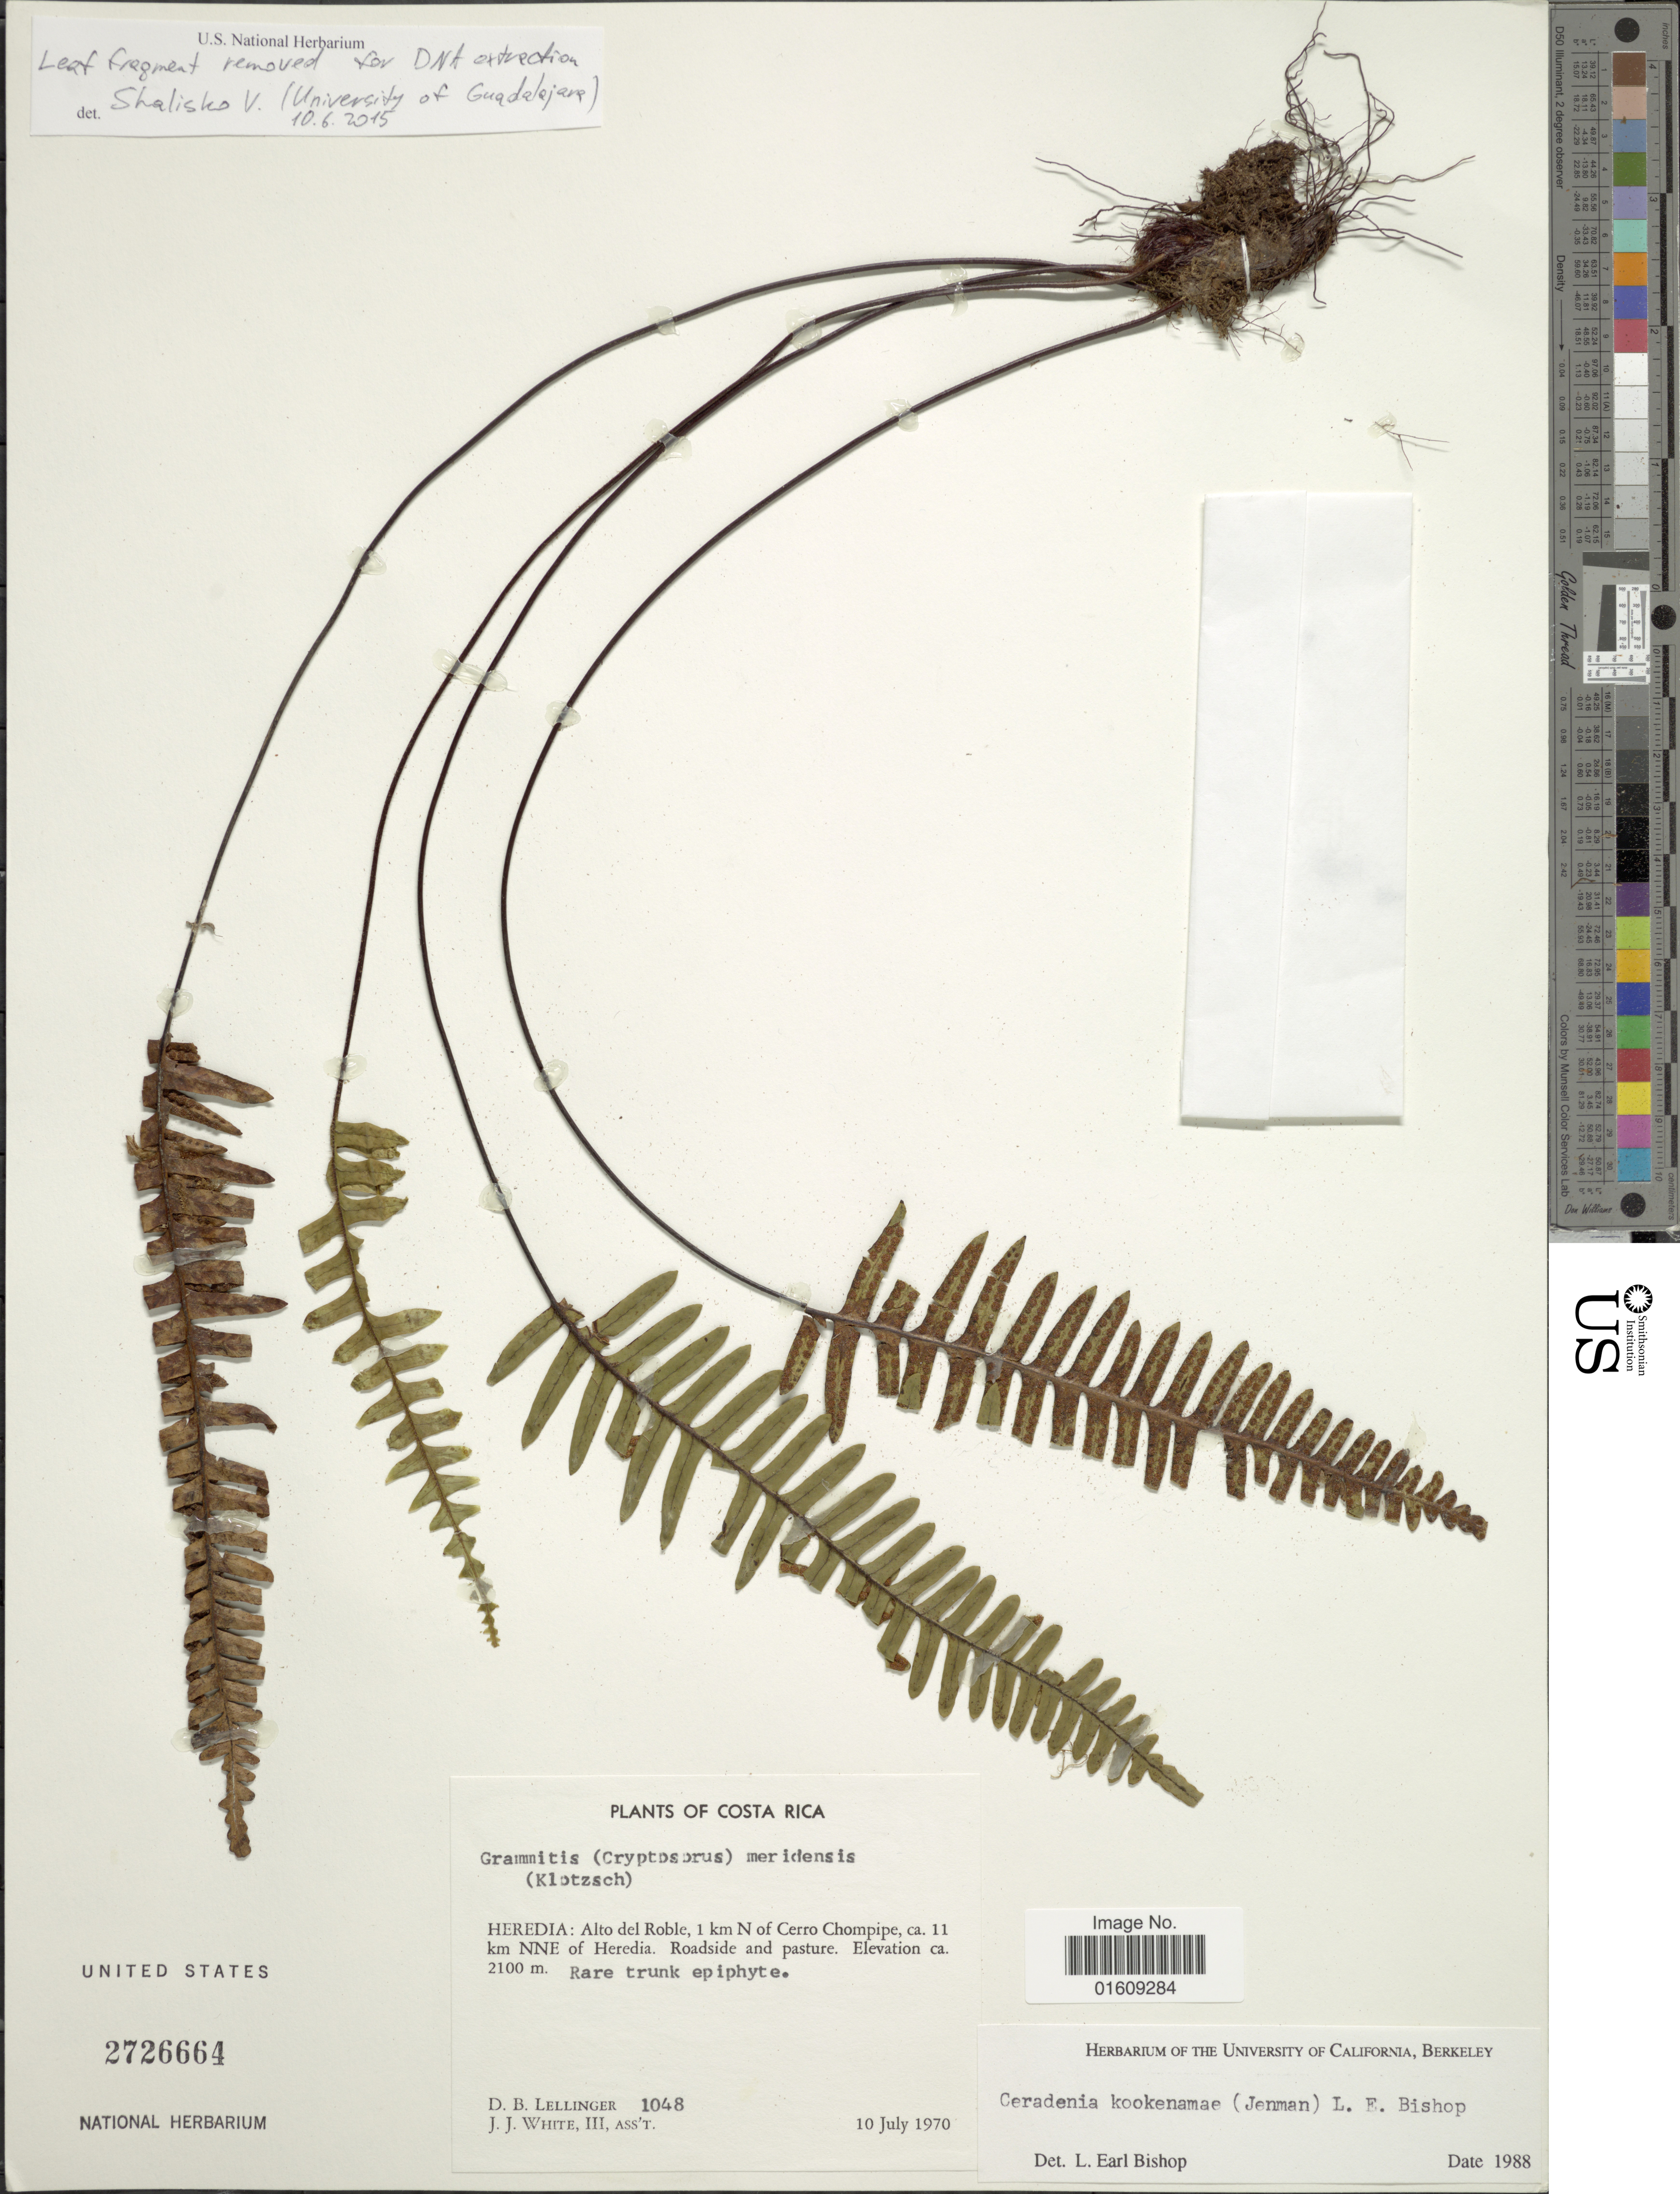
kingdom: Plantae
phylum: Tracheophyta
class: Polypodiopsida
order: Polypodiales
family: Polypodiaceae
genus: Ceradenia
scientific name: Ceradenia kookenamae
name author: (Jenman) L.E. Bishop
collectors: D. B. Lellinger & J. J. White III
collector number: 1048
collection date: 1970-07-10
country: Costa Rica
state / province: Heredia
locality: Costa Rica, Heredia: Alto del Roble, 1 km N of Cerro Chompipe, ca. 11 km NNE of Heredia.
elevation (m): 2100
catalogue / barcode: US 2726664